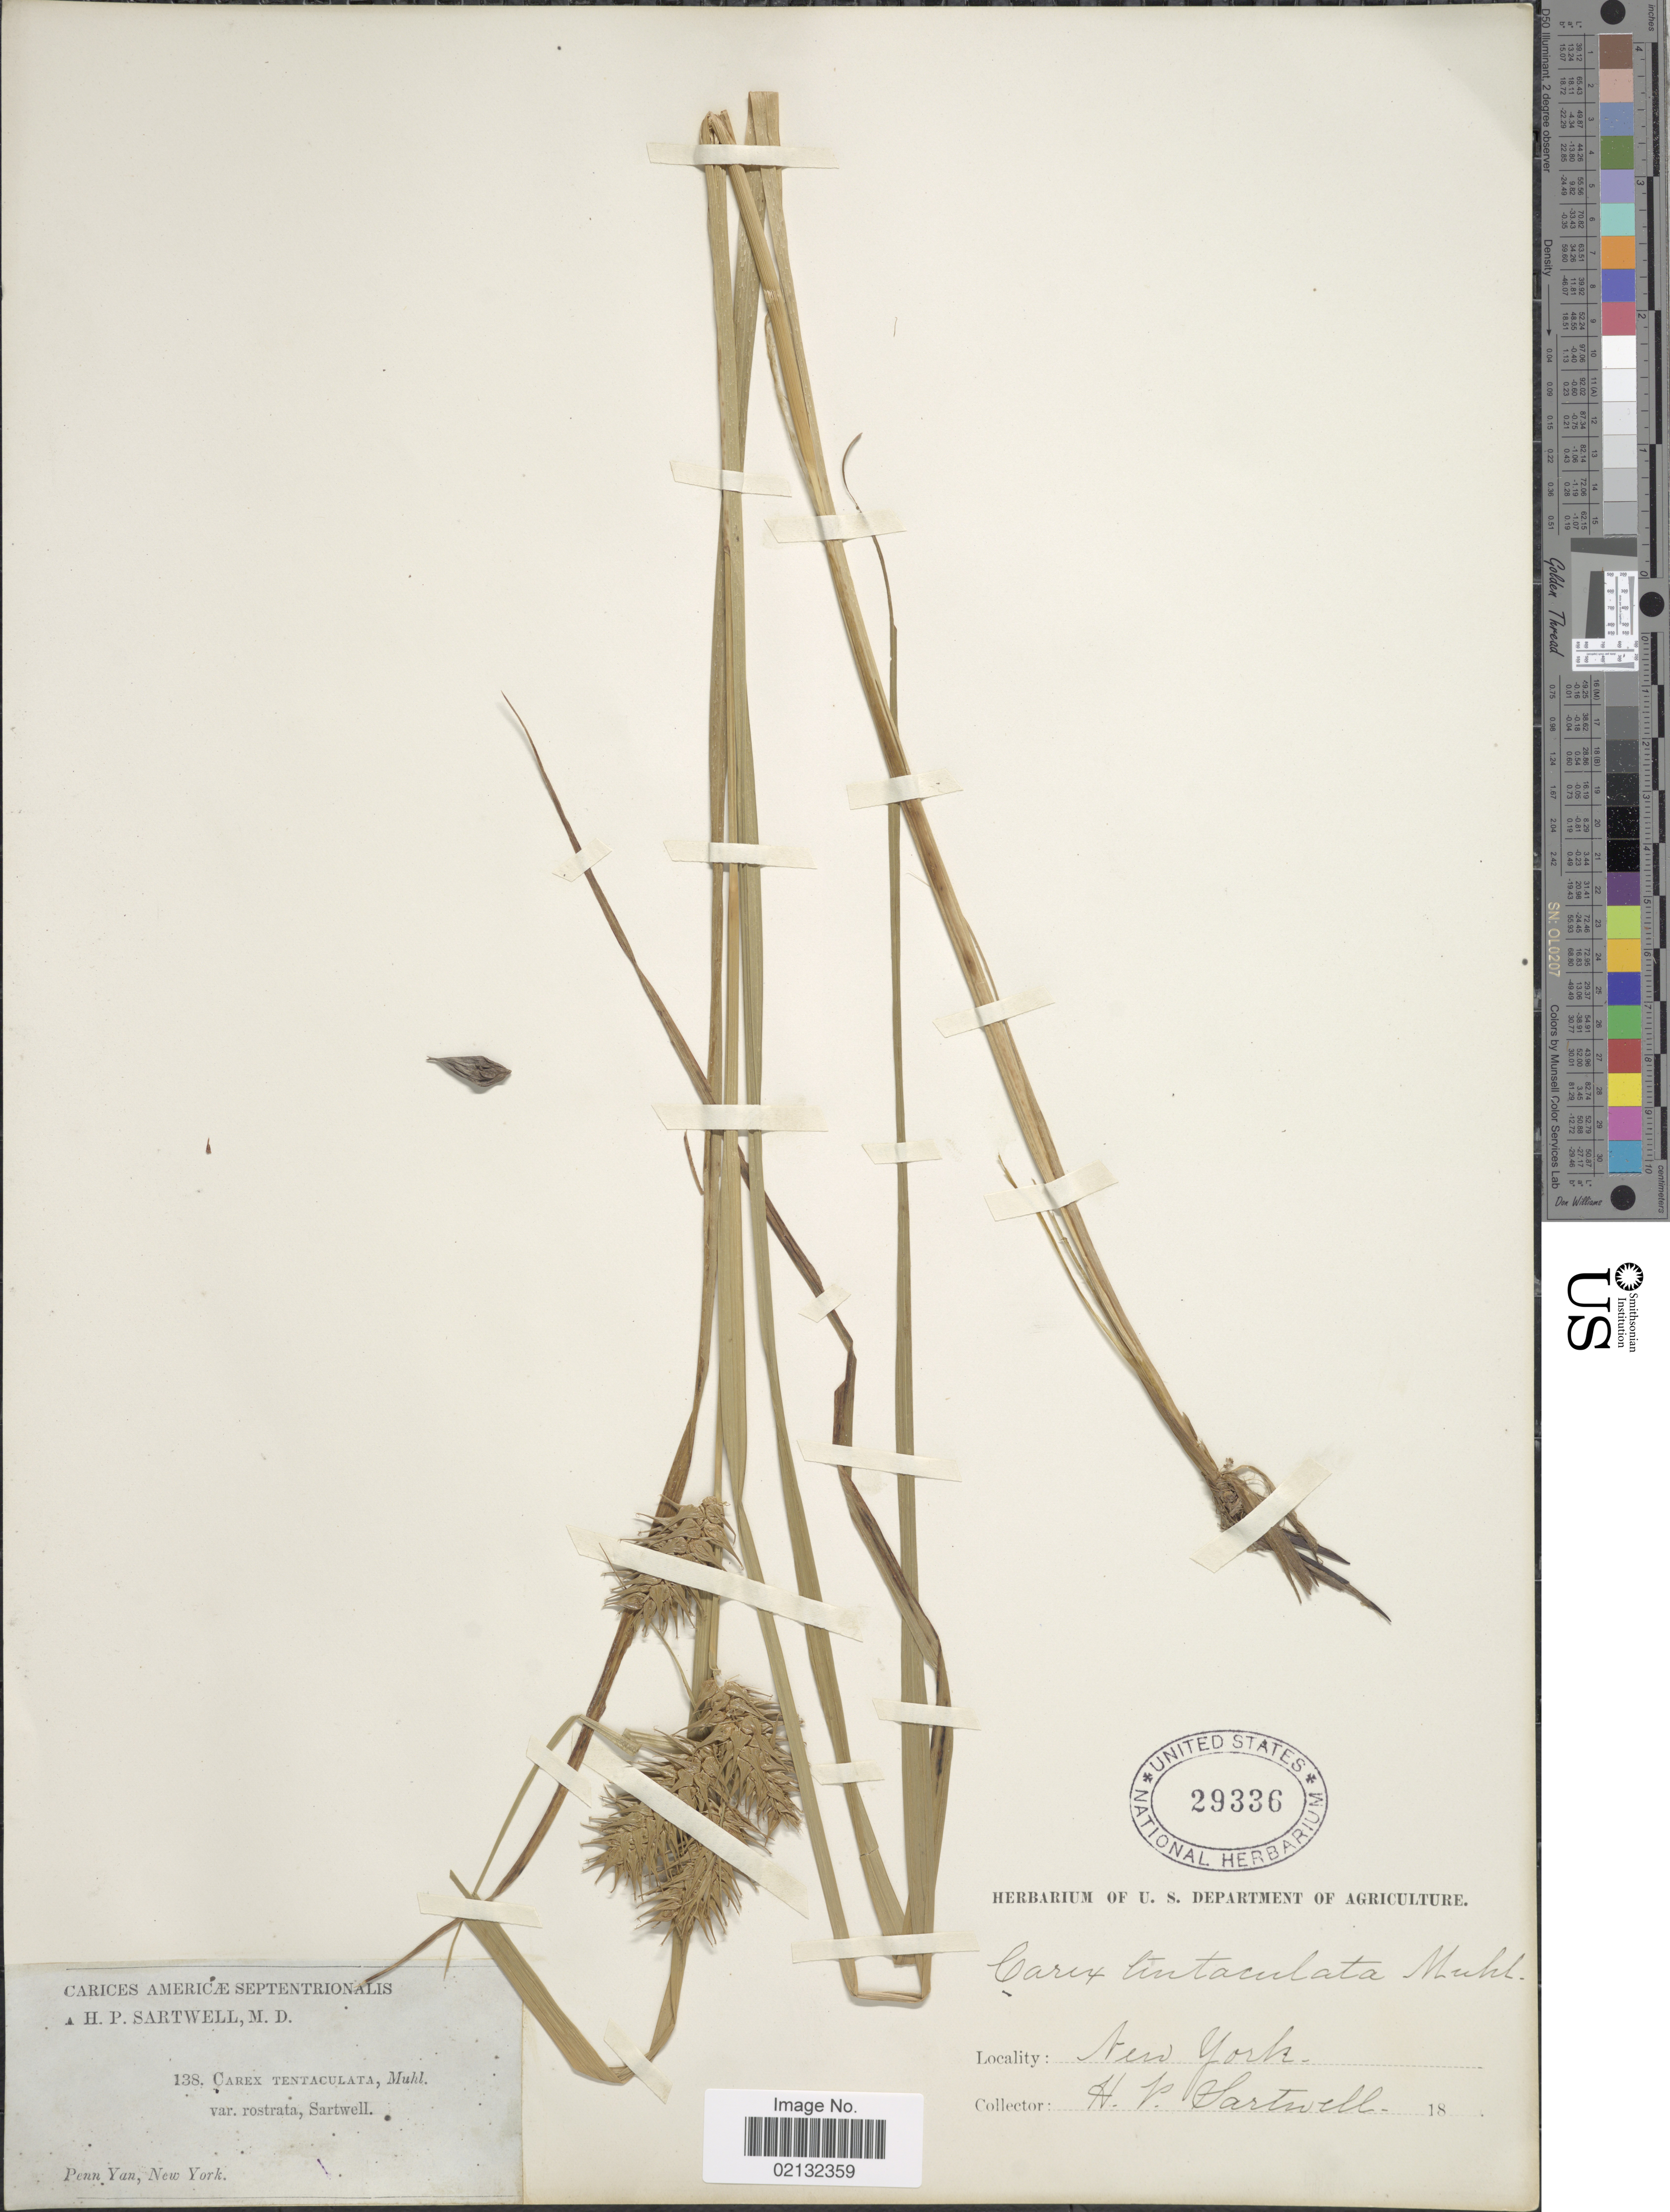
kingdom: Plantae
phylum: Tracheophyta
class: Liliopsida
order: Poales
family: Cyperaceae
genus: Carex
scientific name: Carex rostrata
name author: Stokes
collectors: H. P. Sartwell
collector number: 138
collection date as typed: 18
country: United States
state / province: New York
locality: Carices Americae Septentrionalis, Penn Yan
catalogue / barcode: US 29336